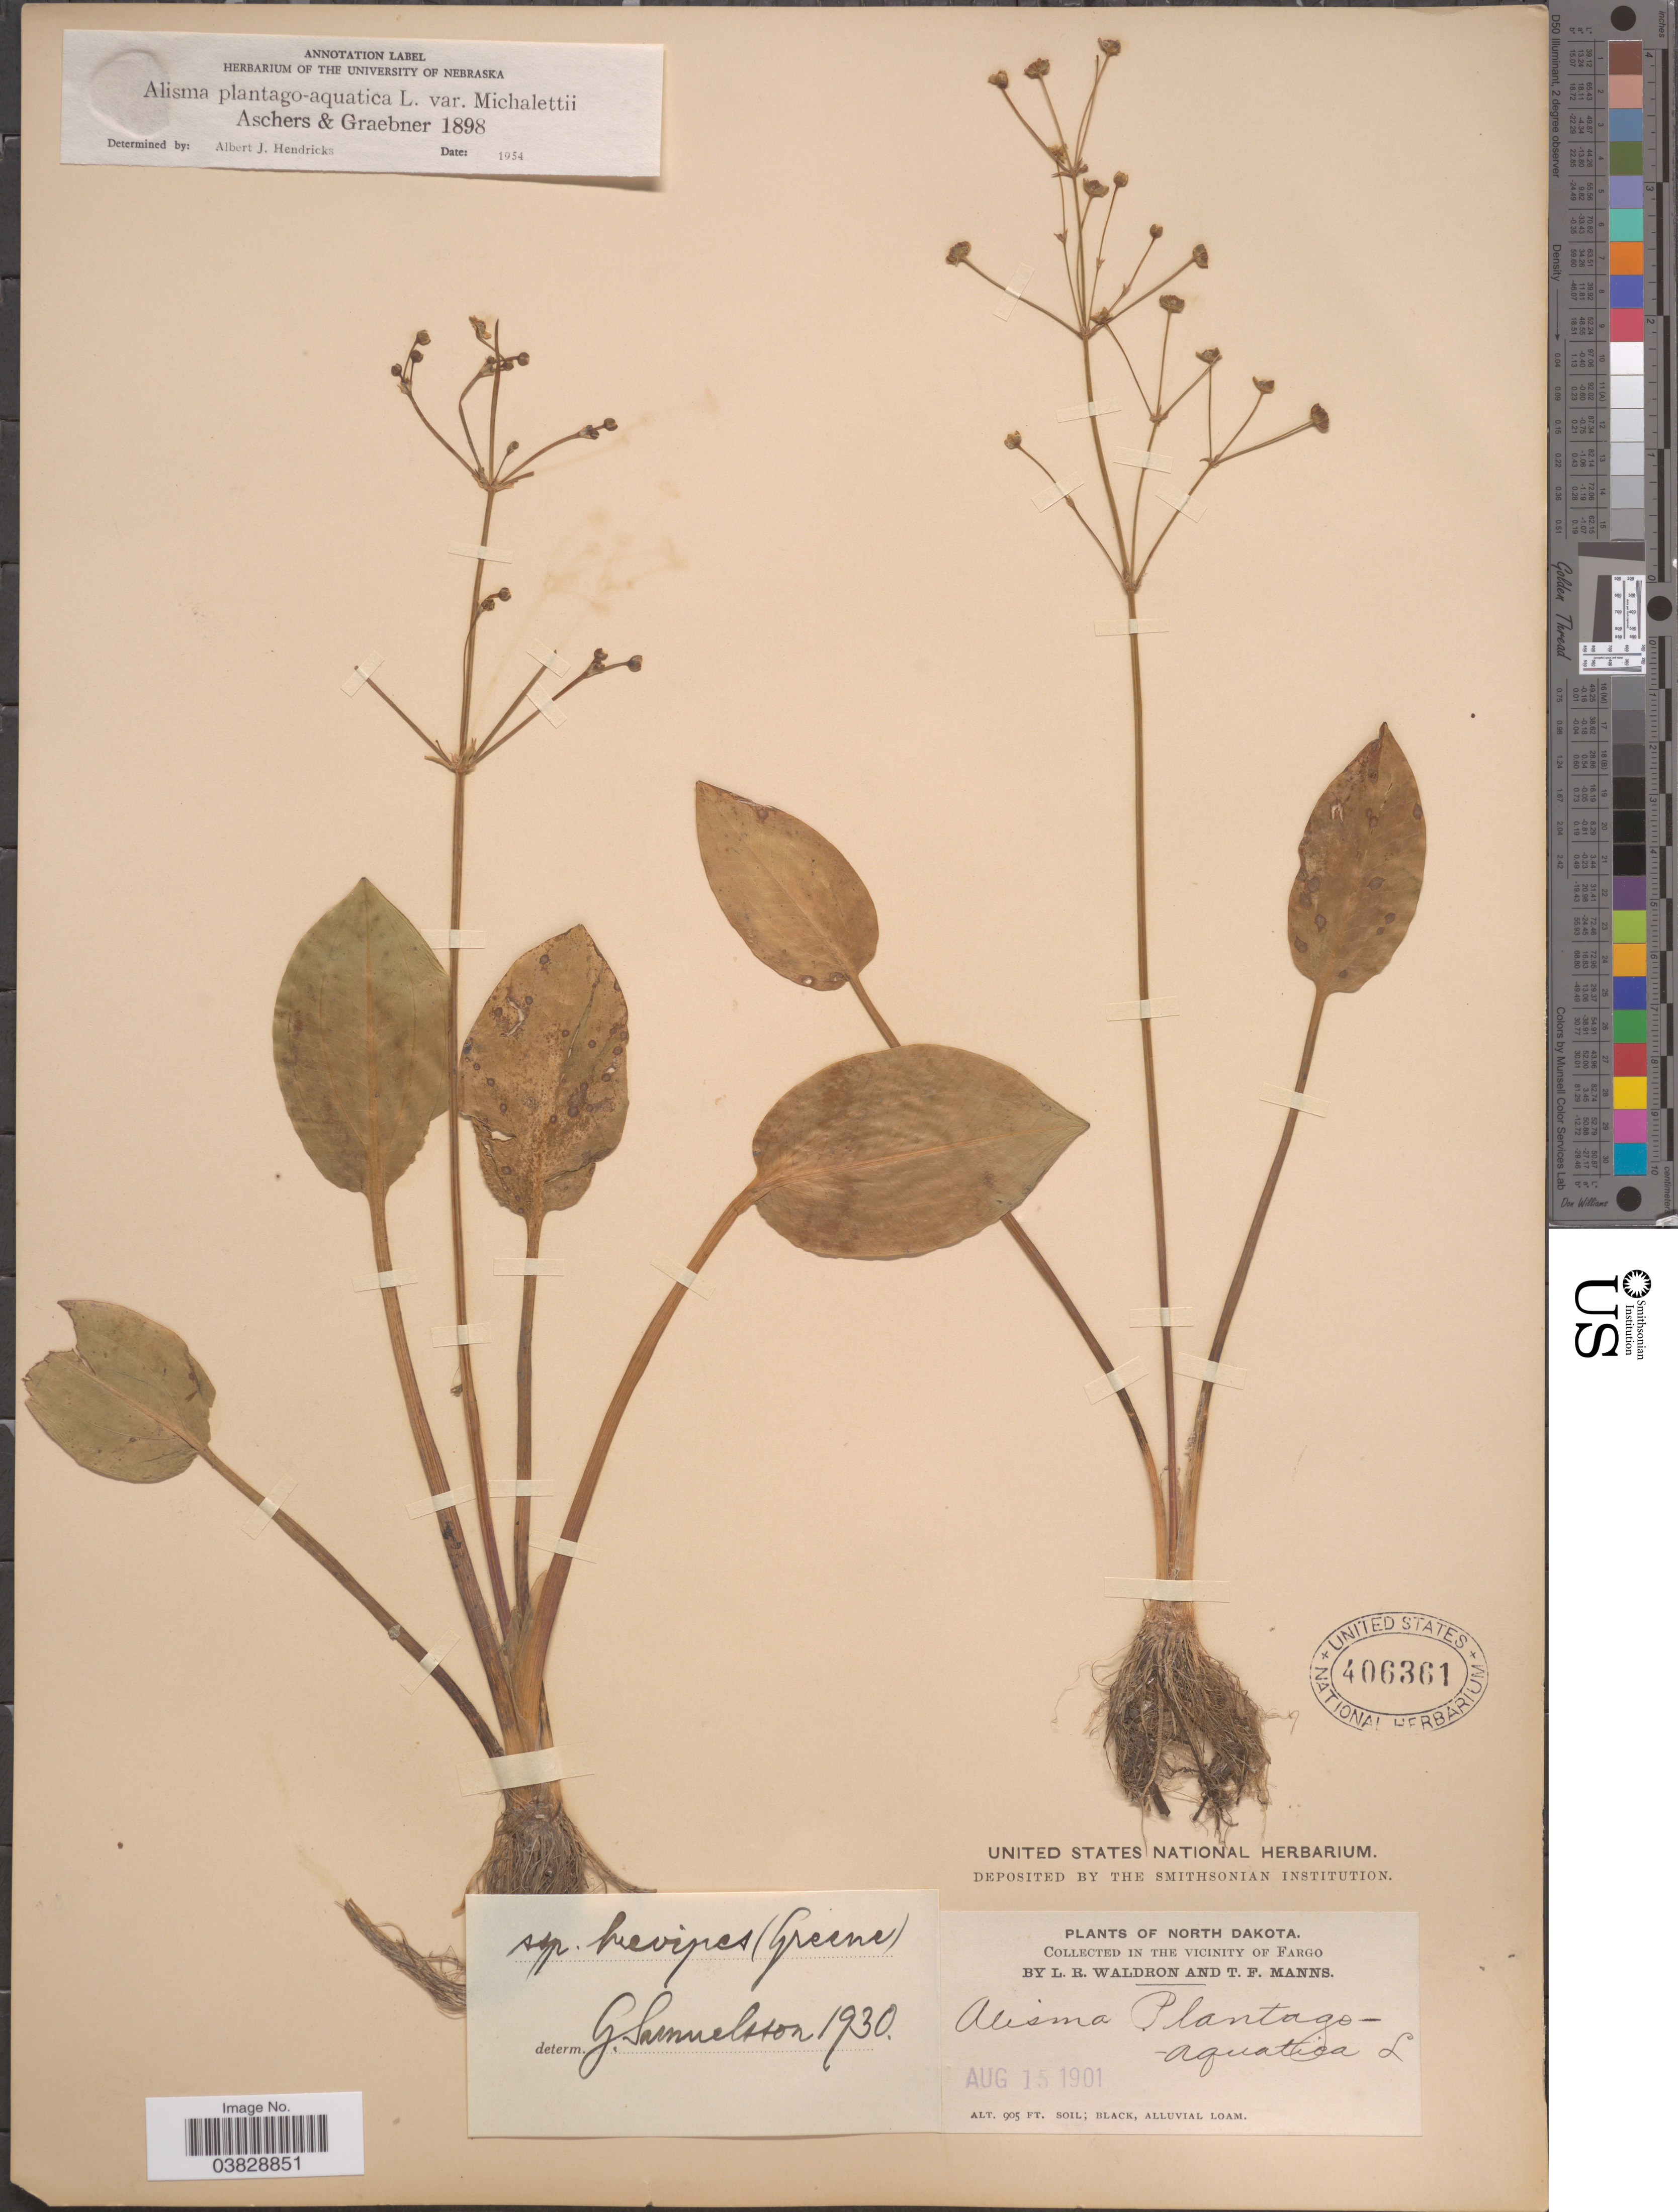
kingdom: Plantae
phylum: Tracheophyta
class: Liliopsida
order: Alismatales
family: Alismataceae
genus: Alisma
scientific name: Alisma plantago-aquatica var. michaletii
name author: (Asch. & Graebn.) Buchenau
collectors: L. Waldron & T. Manns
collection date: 1901-08-15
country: United States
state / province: North Dakota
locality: Vicinity of Fargo. Soil; black, alluvial loam.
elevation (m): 276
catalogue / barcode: US 406361